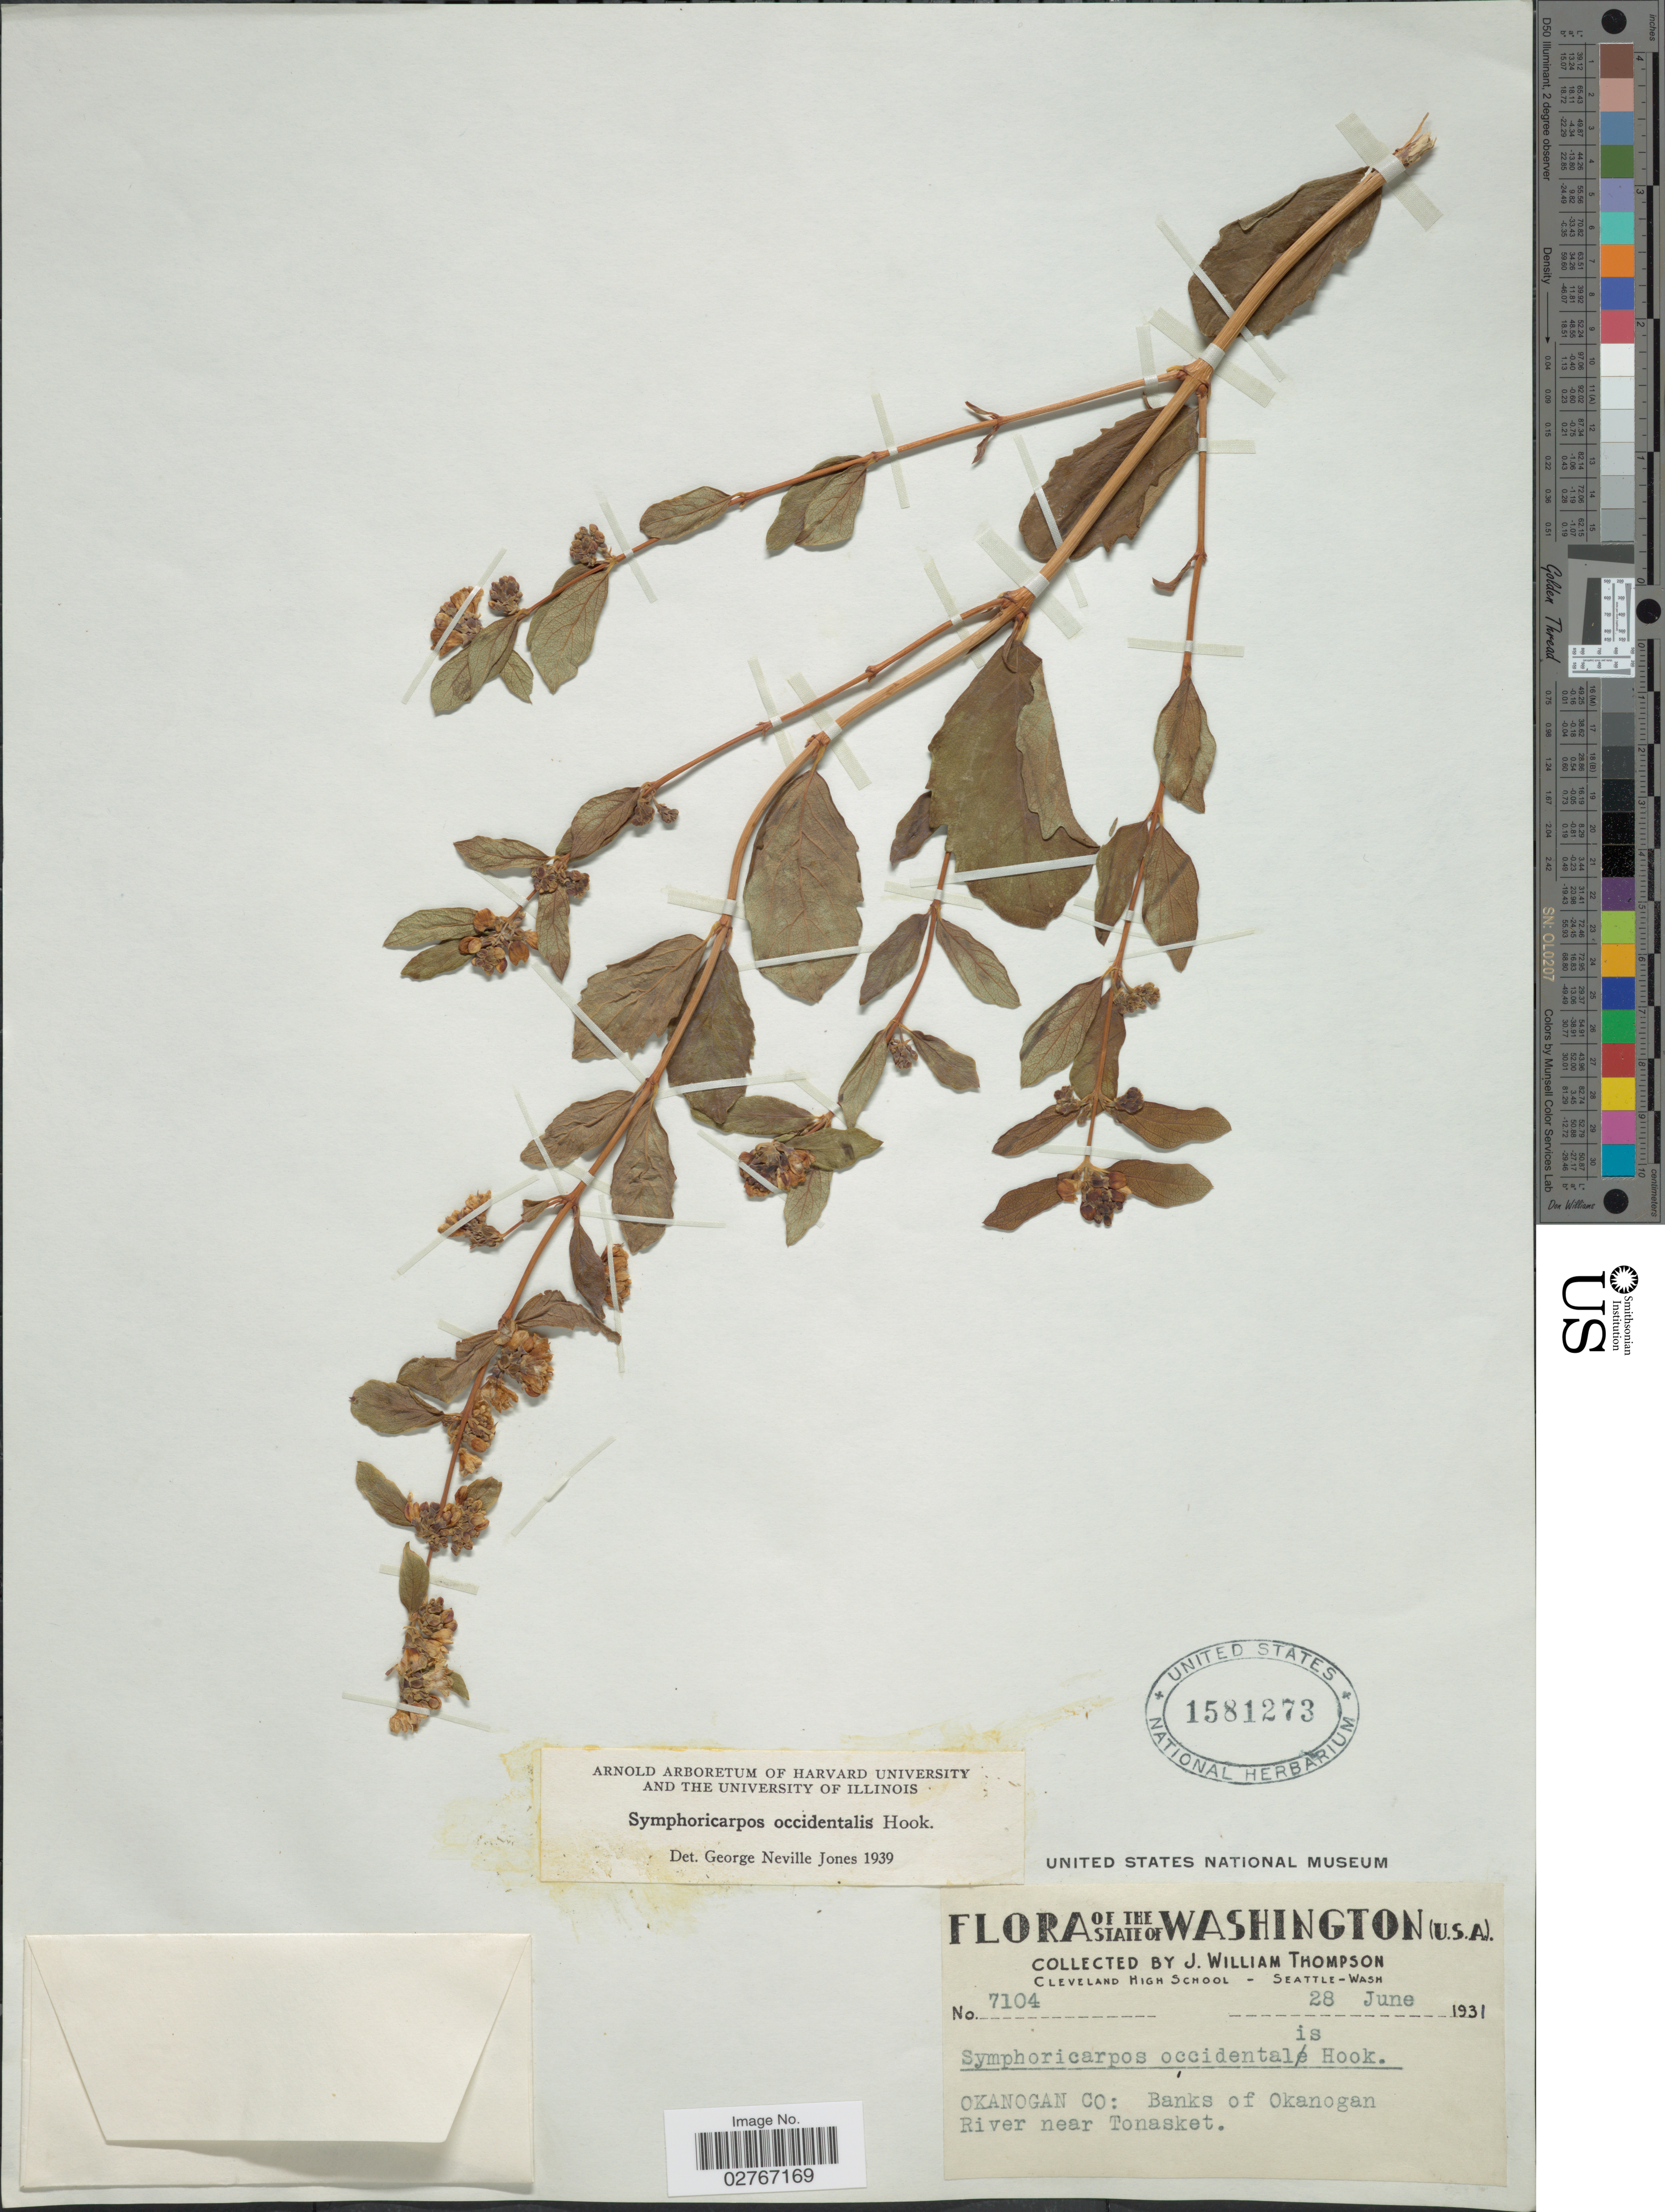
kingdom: Plantae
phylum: Tracheophyta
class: Magnoliopsida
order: Dipsacales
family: Caprifoliaceae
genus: Symphoricarpos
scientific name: Symphoricarpos occidentalis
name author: (R. Br.) Hook.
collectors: J. W. Thompson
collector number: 7104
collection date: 1931-06-28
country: United States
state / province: Washington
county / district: Okanogan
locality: Okanogan Co: Banks of Okanogan, River near Tonasket.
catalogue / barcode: US 1581273